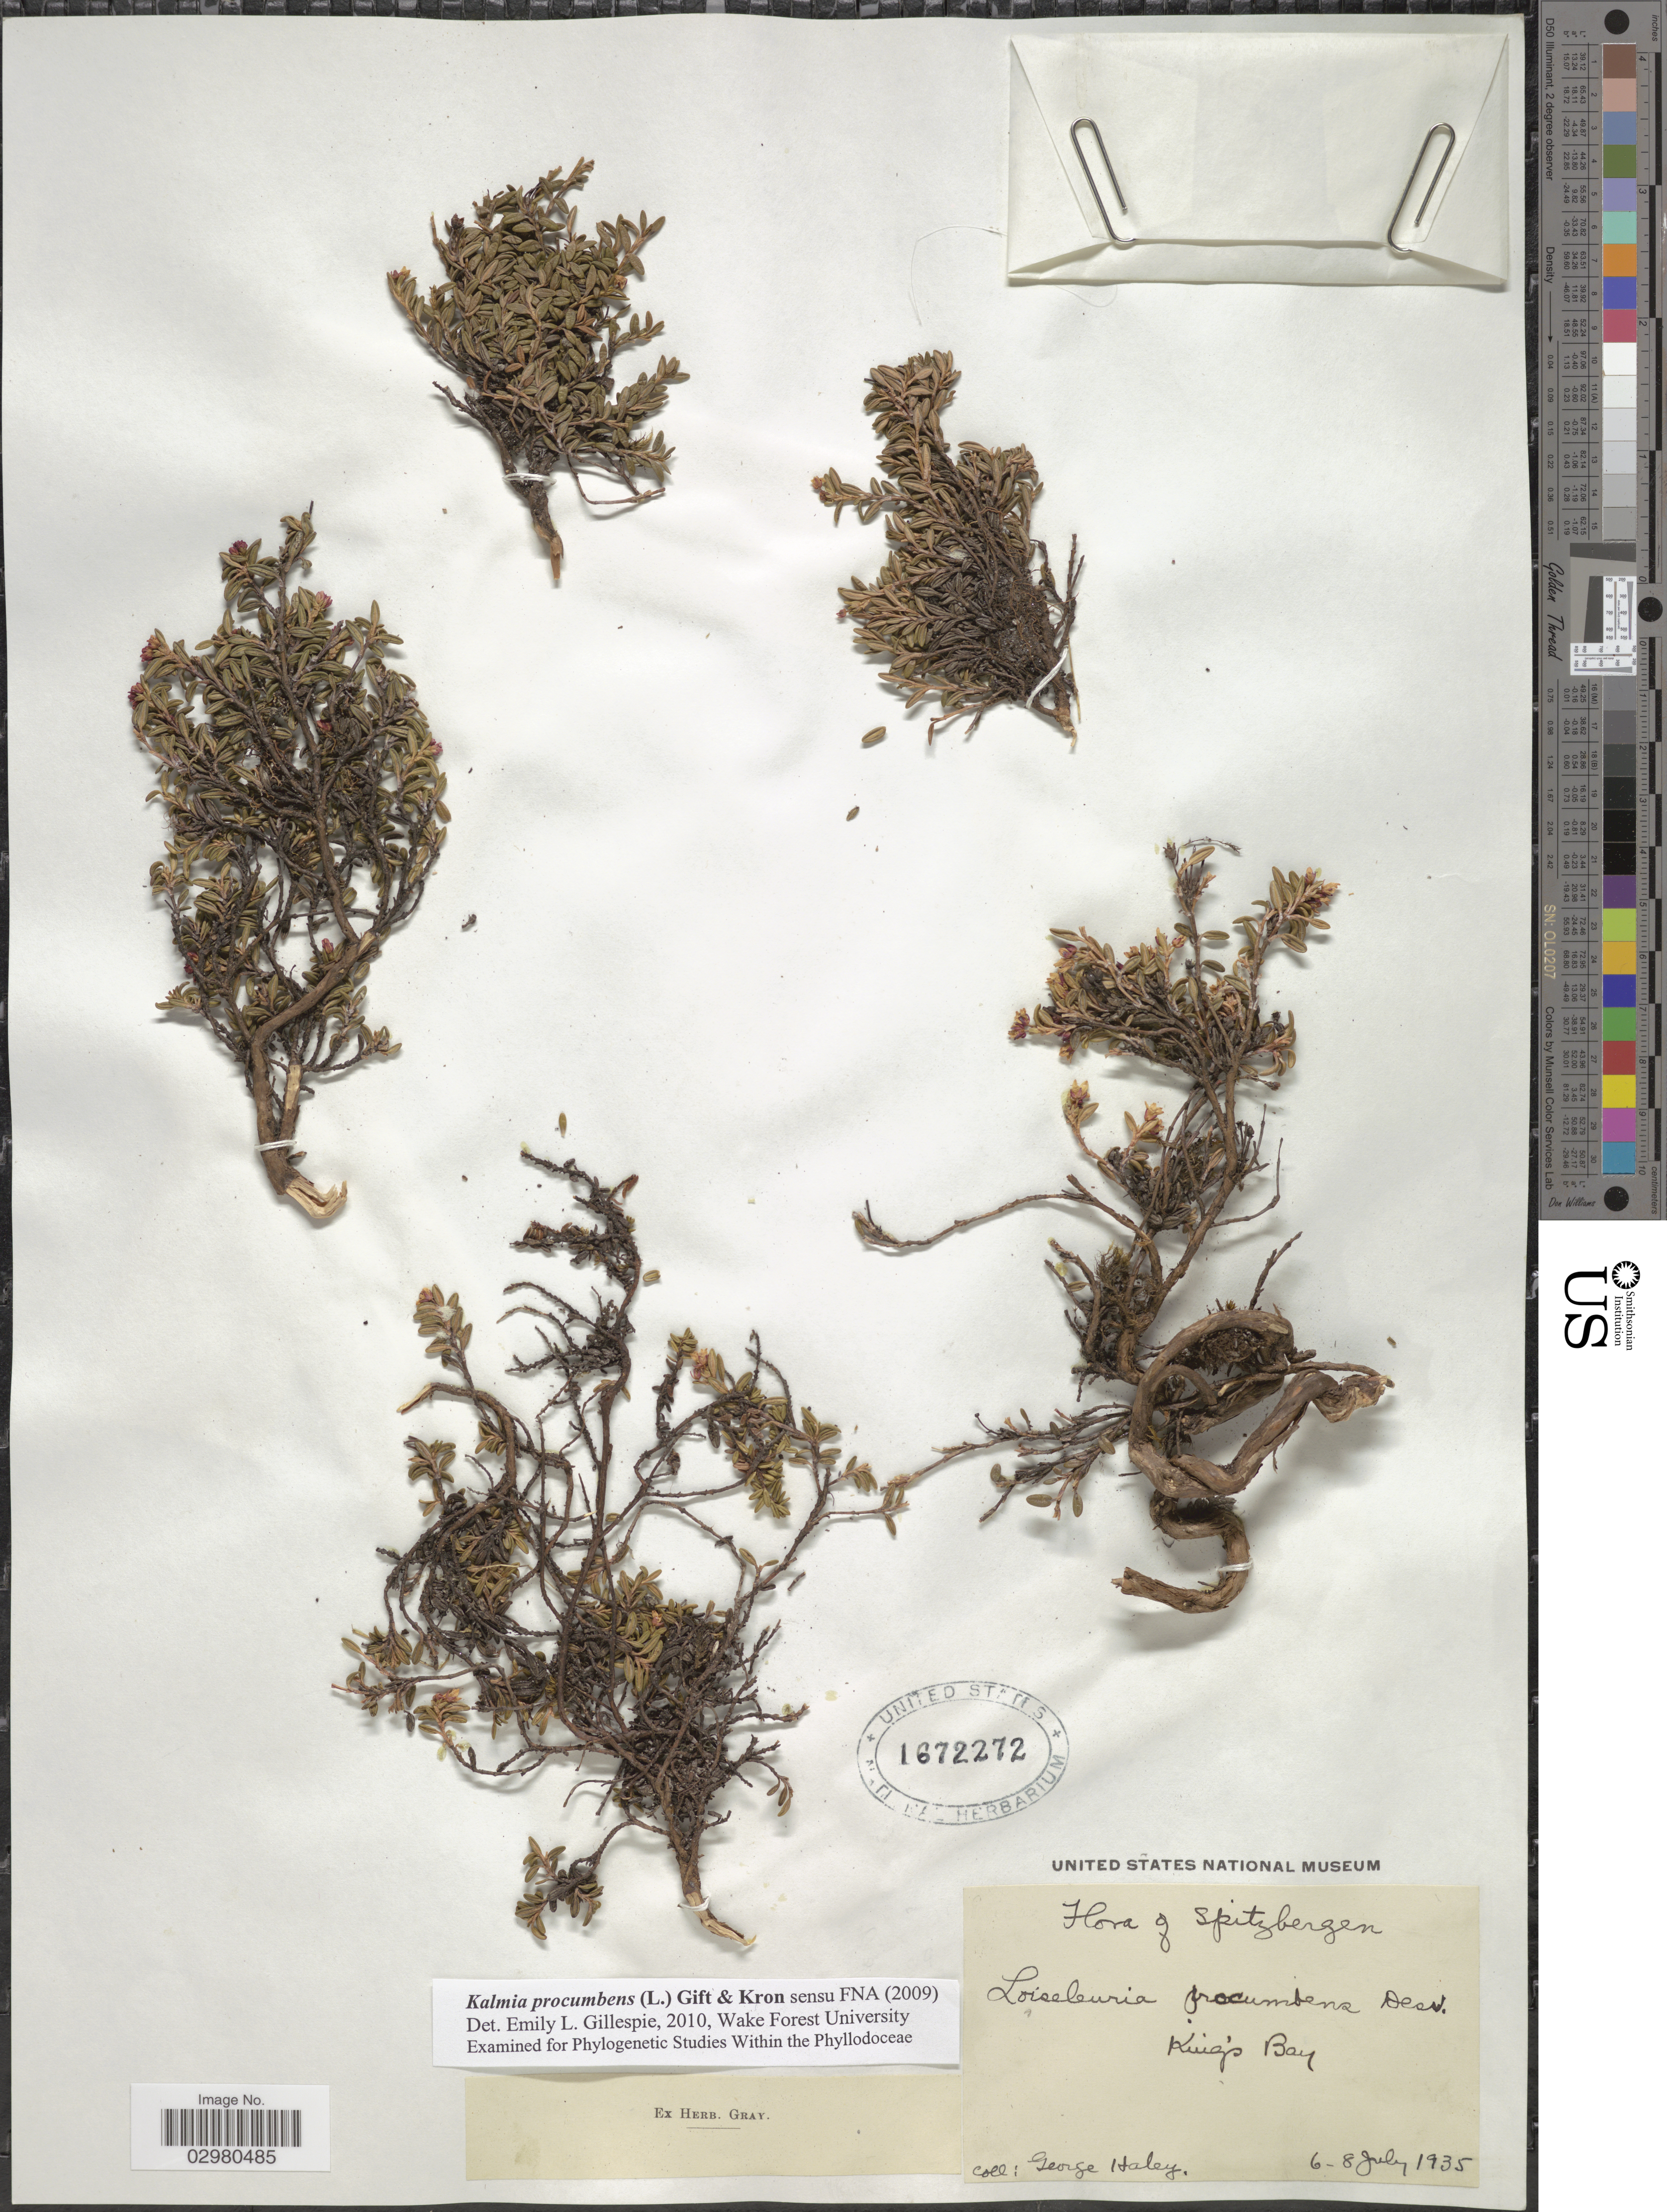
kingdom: Plantae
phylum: Tracheophyta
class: Magnoliopsida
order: Ericales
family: Ericaceae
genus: Loiseleuria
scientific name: Loiseleuria procumbens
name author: (L.) Desv.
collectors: G. Haley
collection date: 1935-07-06/1935-07-08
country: Norway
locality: Spitzbergen [Spitsbergen]. King's Bay.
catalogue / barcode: US 1672272